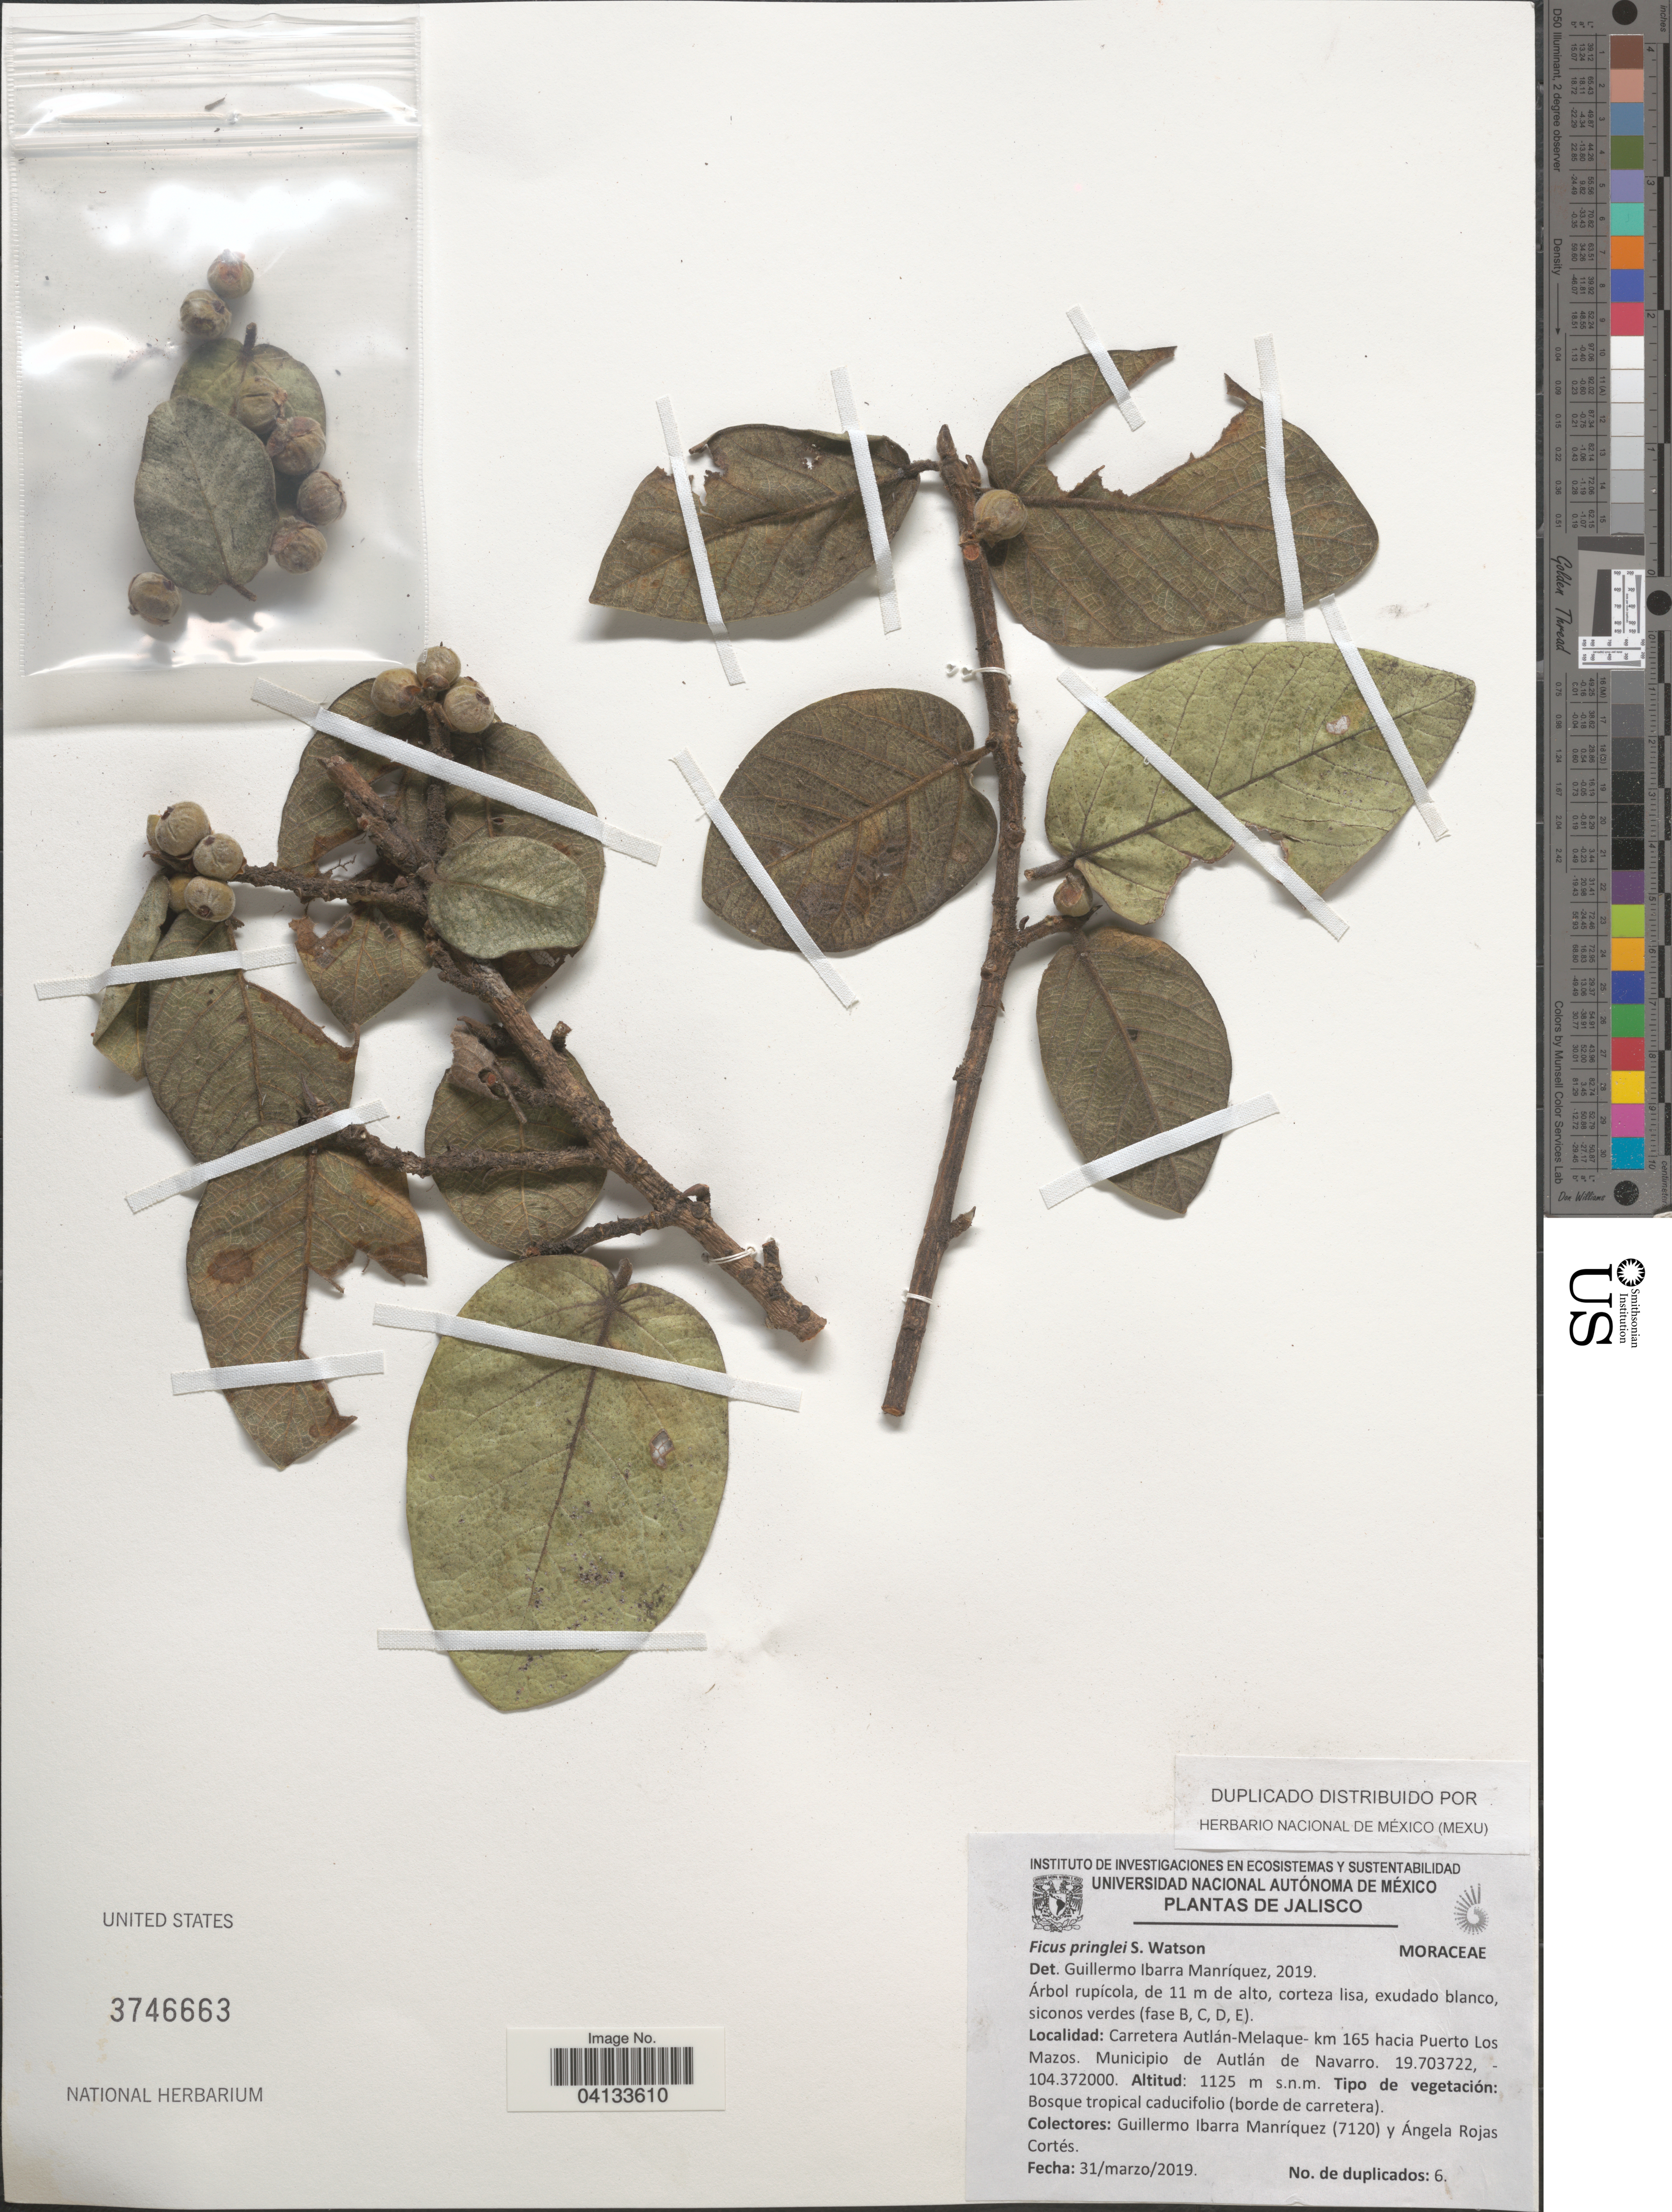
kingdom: Plantae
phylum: Tracheophyta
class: Magnoliopsida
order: Rosales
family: Moraceae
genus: Ficus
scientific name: Ficus pringlei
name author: S. Watson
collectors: G. Ibarra-Manríquez & A. Rojas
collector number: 7120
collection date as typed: Transcribed d/m/y: 31/3/2019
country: Mexico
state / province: Jalisco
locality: Carretera Autlán-Melaque-km 165 hacia Puerto Los Mazos. Municipio de Autlán de Navarro.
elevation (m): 1125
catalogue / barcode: US 3746663